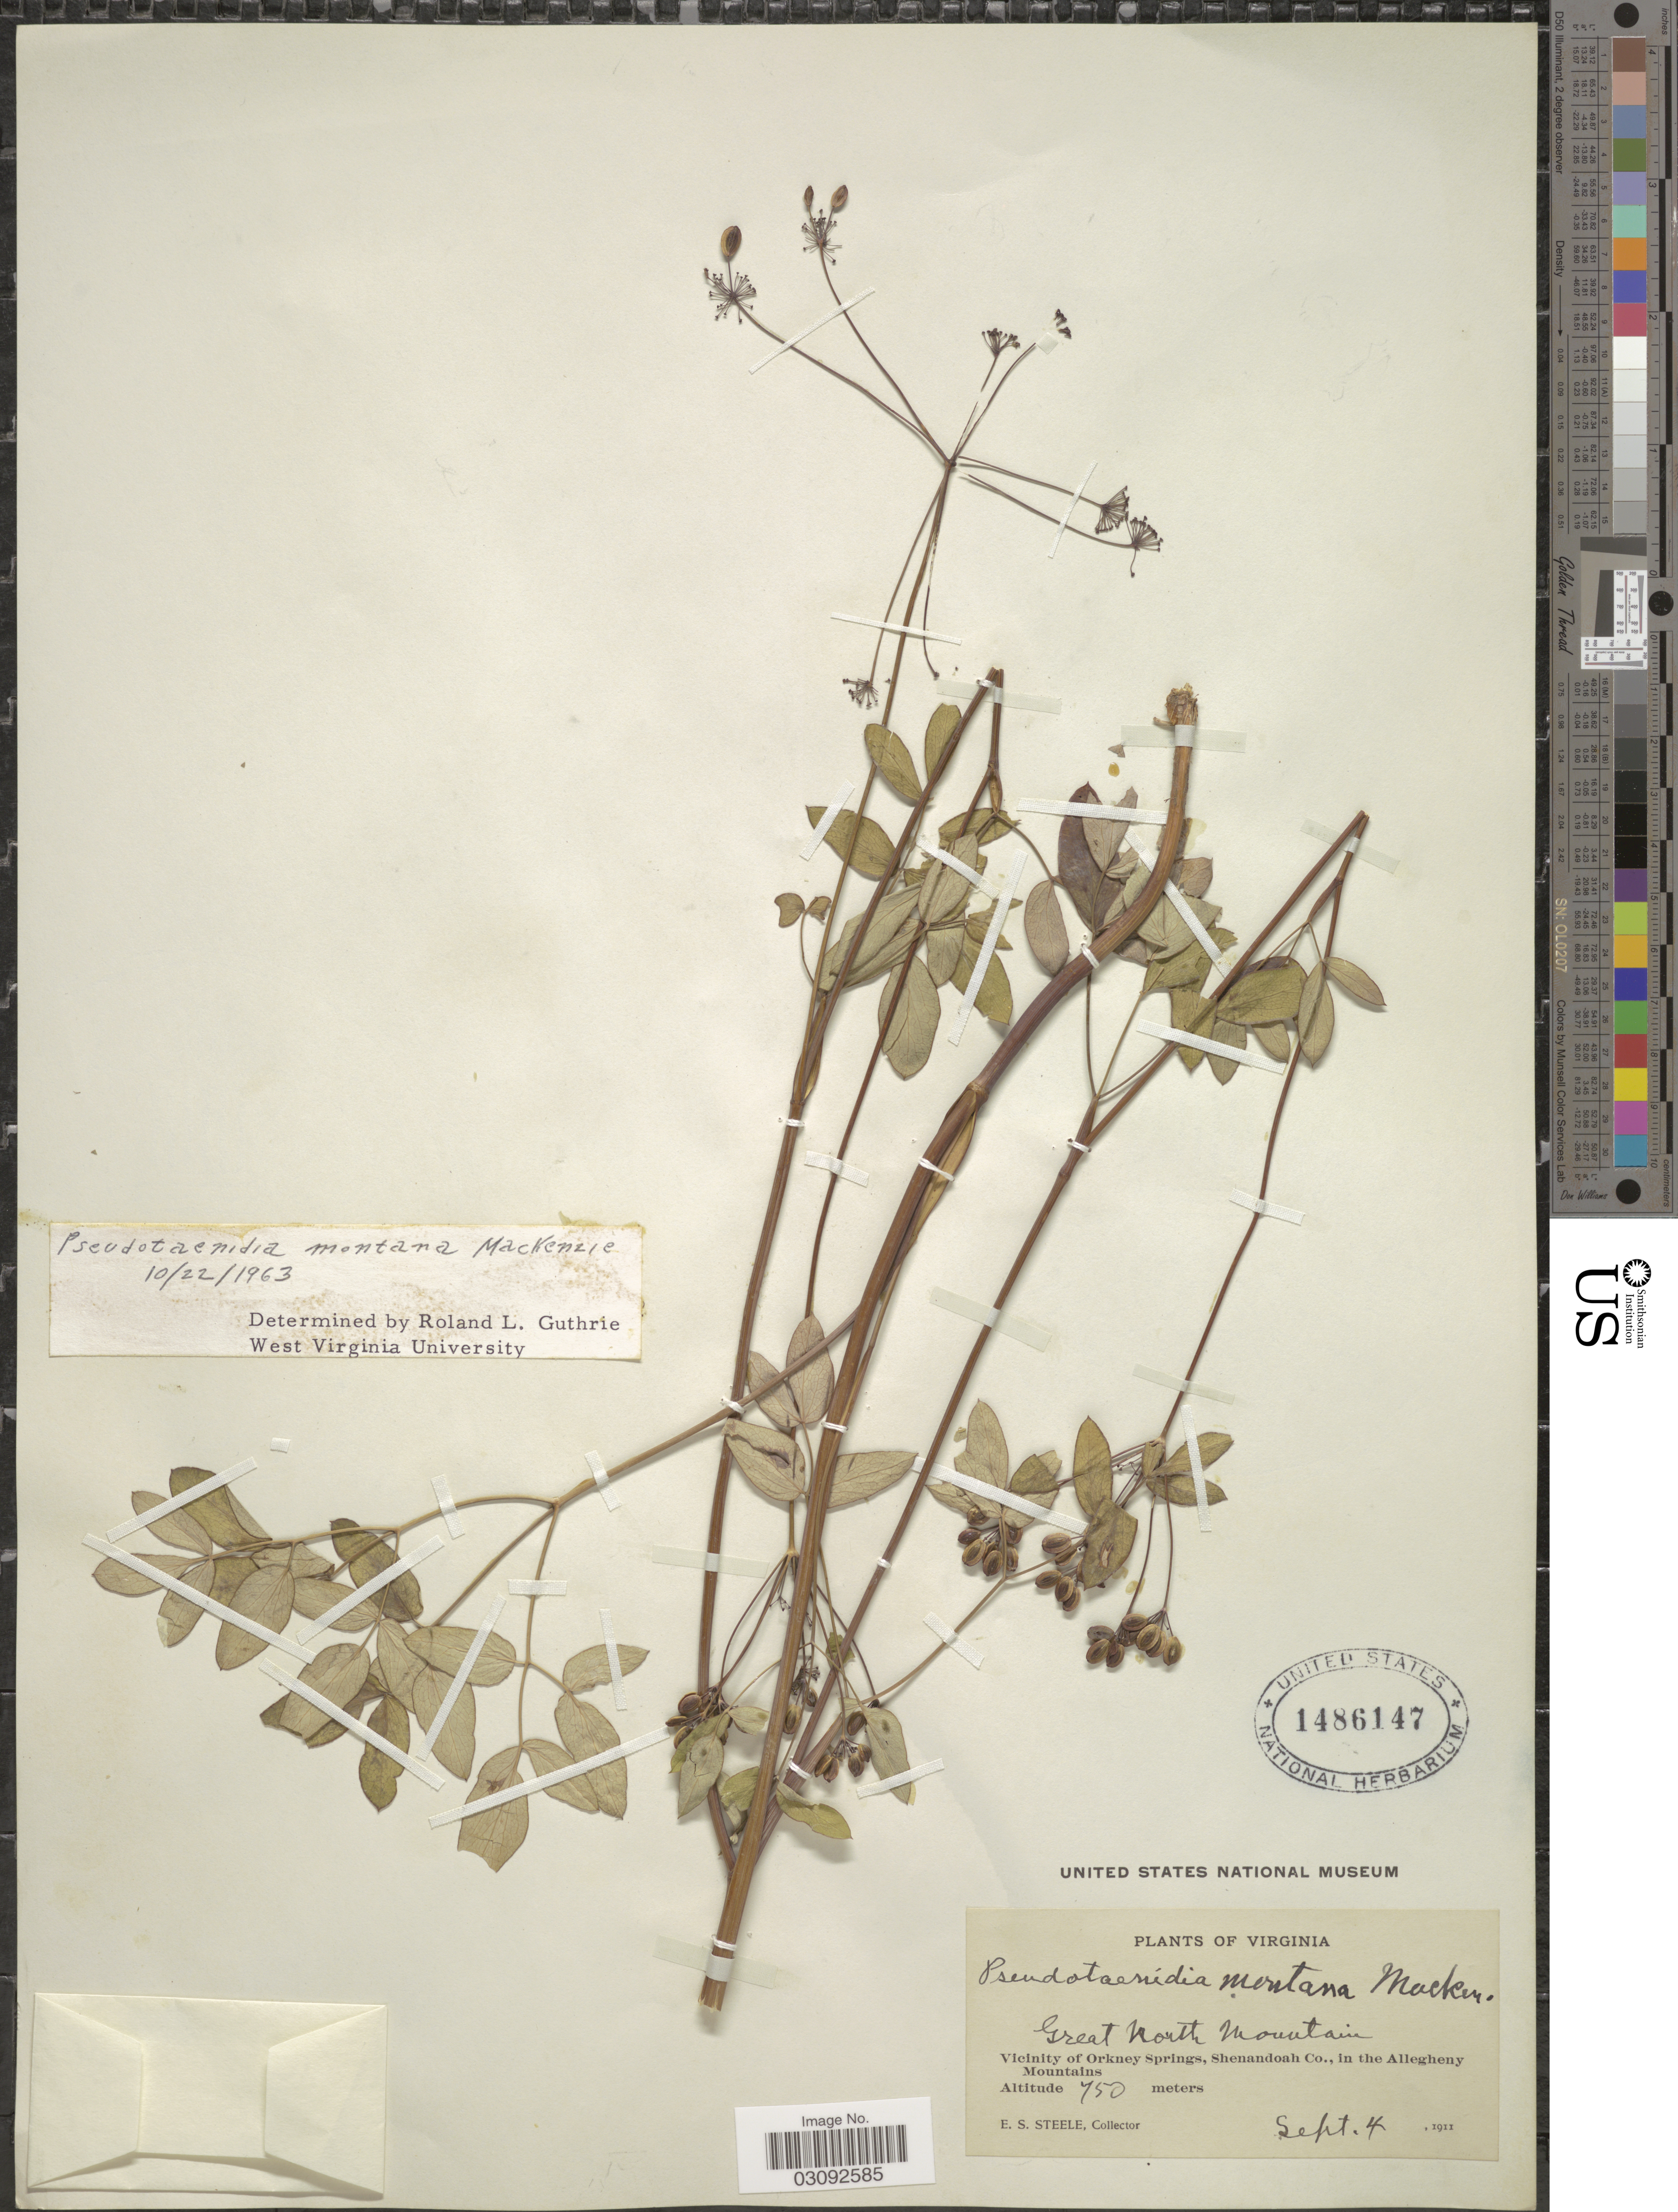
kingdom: Plantae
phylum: Tracheophyta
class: Magnoliopsida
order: Apiales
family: Apiaceae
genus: Pseudotaenidia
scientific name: Pseudotaenidia montana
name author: Mack.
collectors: E. Steele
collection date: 1911-09-04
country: United States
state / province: Virginia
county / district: Shenandoah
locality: Great North Mountain. Vicinity of Orkney Springs, Shenandoah Co., in the Allegheny Mountains.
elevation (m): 750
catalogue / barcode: US 1486147